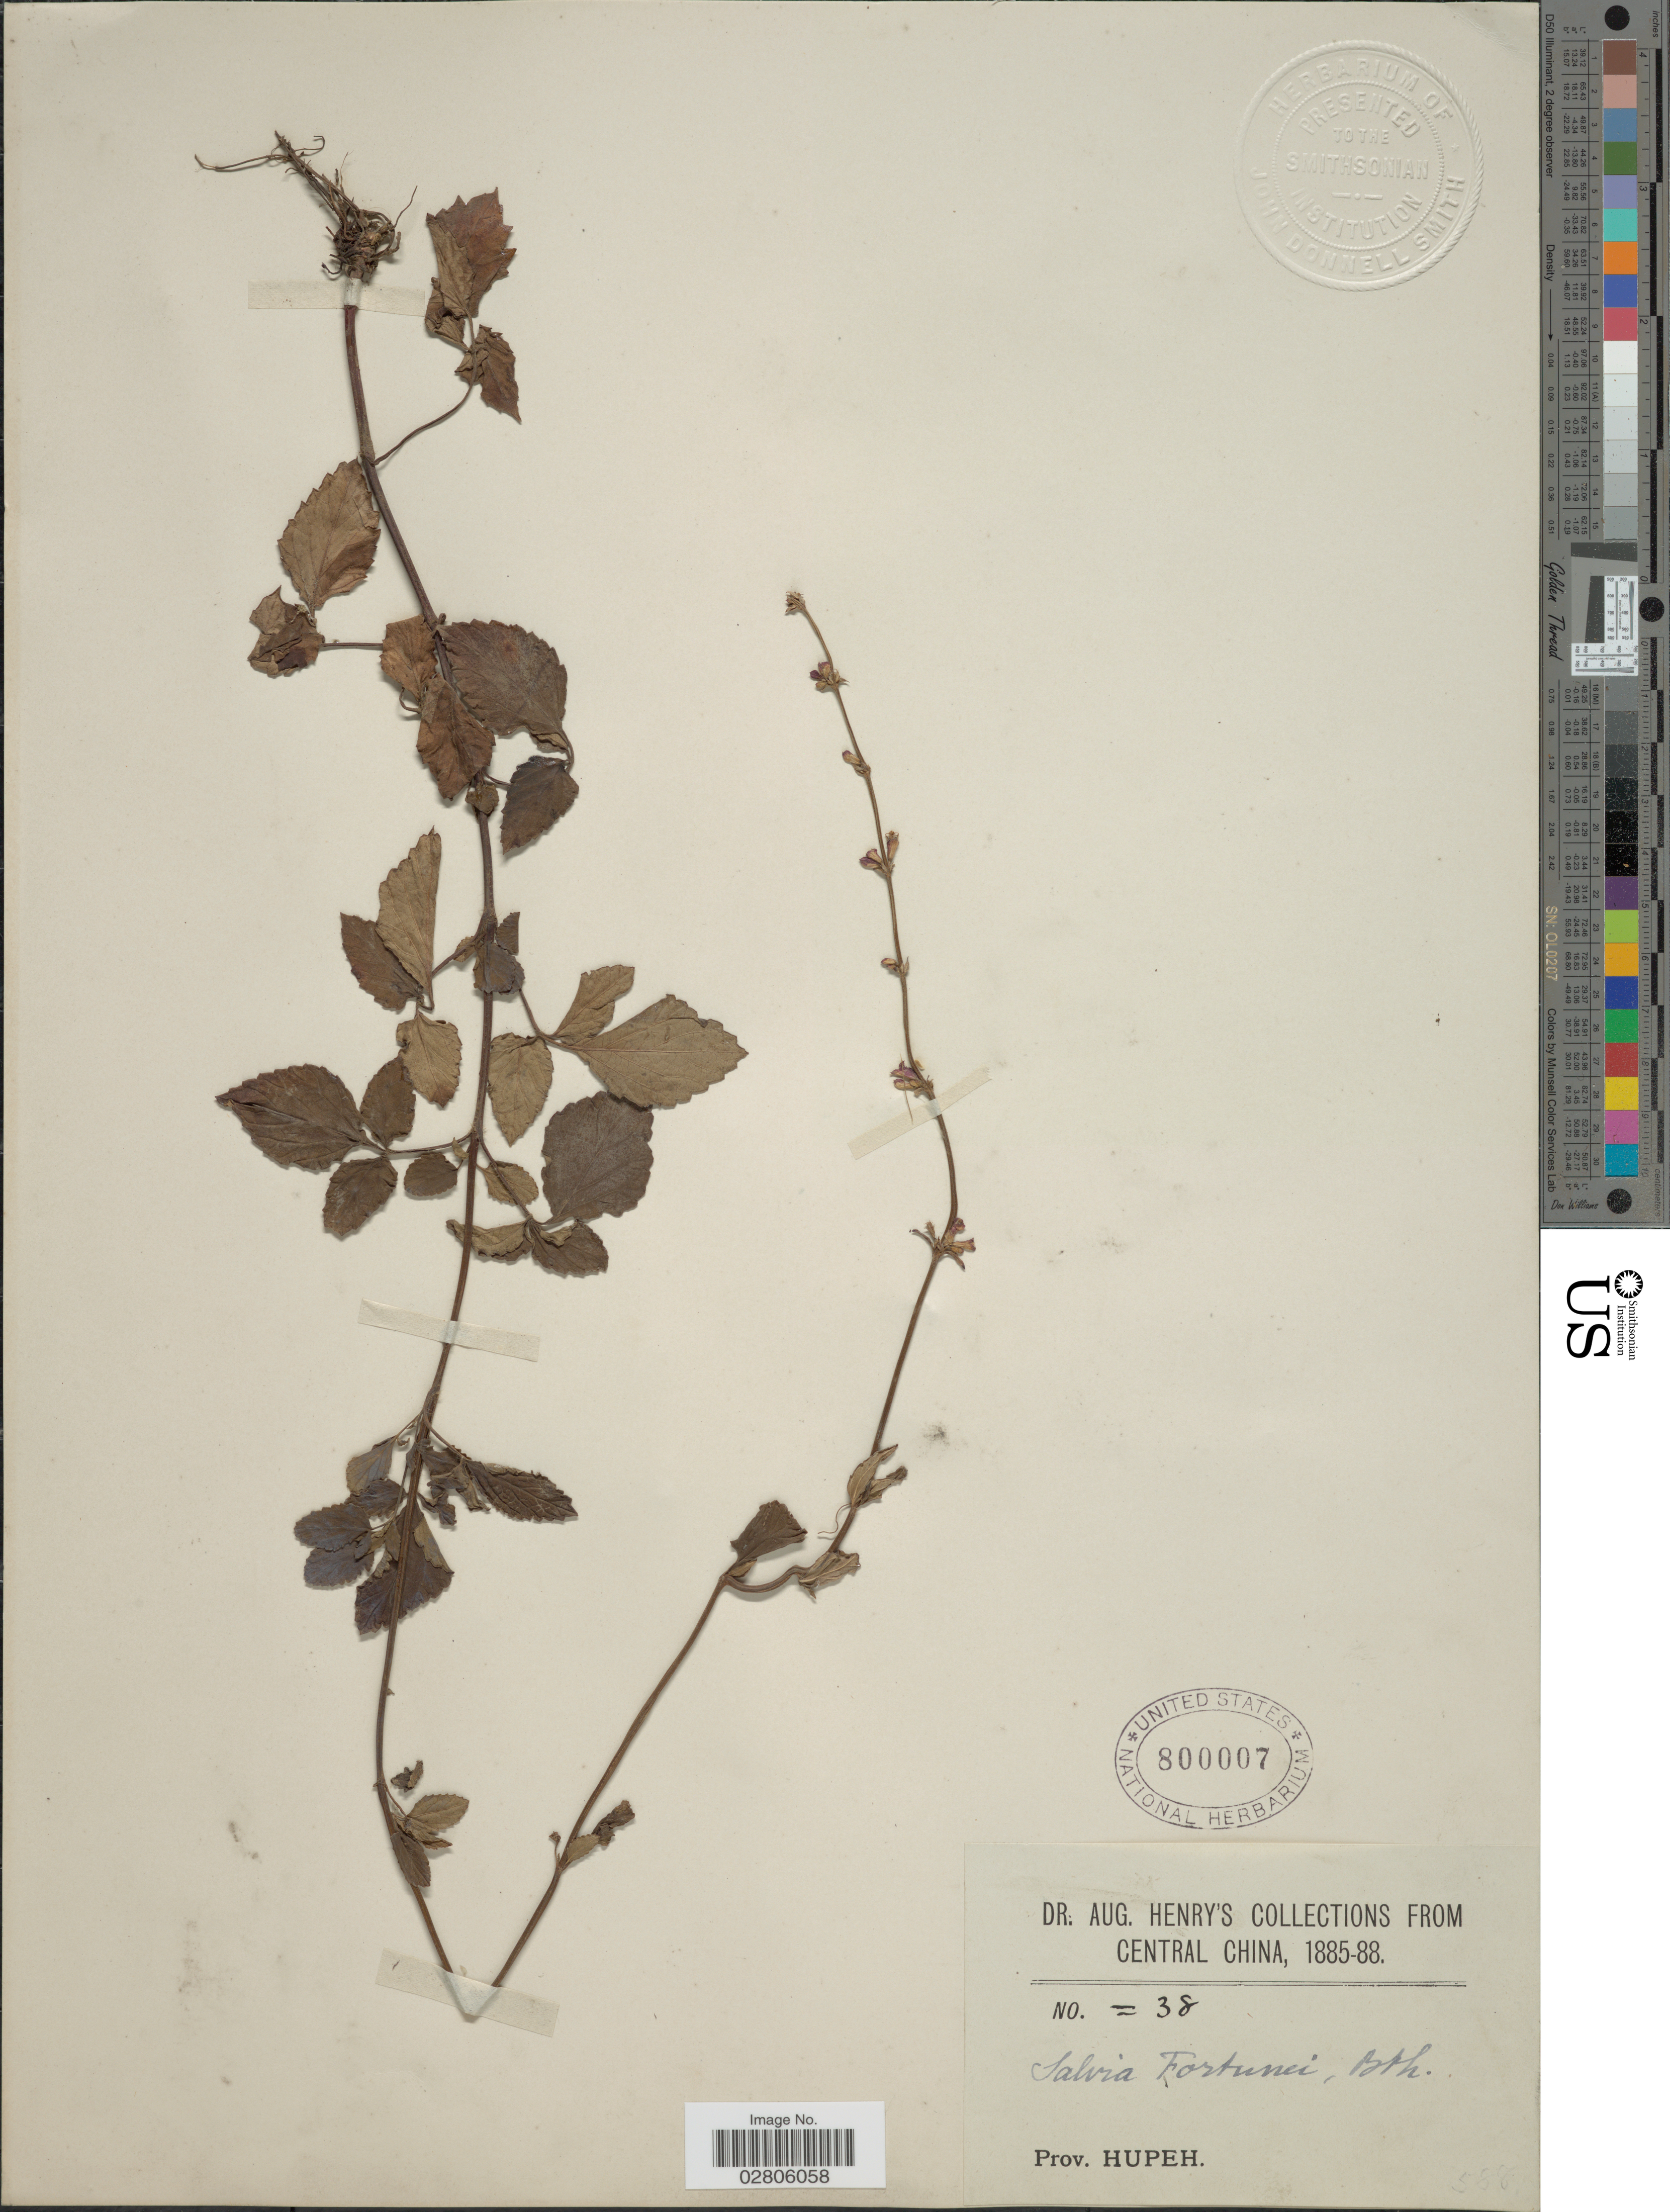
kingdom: Plantae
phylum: Tracheophyta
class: Magnoliopsida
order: Lamiales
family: Lamiaceae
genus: Salvia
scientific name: Salvia fortunei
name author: Benth.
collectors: A. Henry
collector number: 38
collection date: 1885/1888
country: China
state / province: Hubei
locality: Central China, Prov. Hupeh.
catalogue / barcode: US 800007